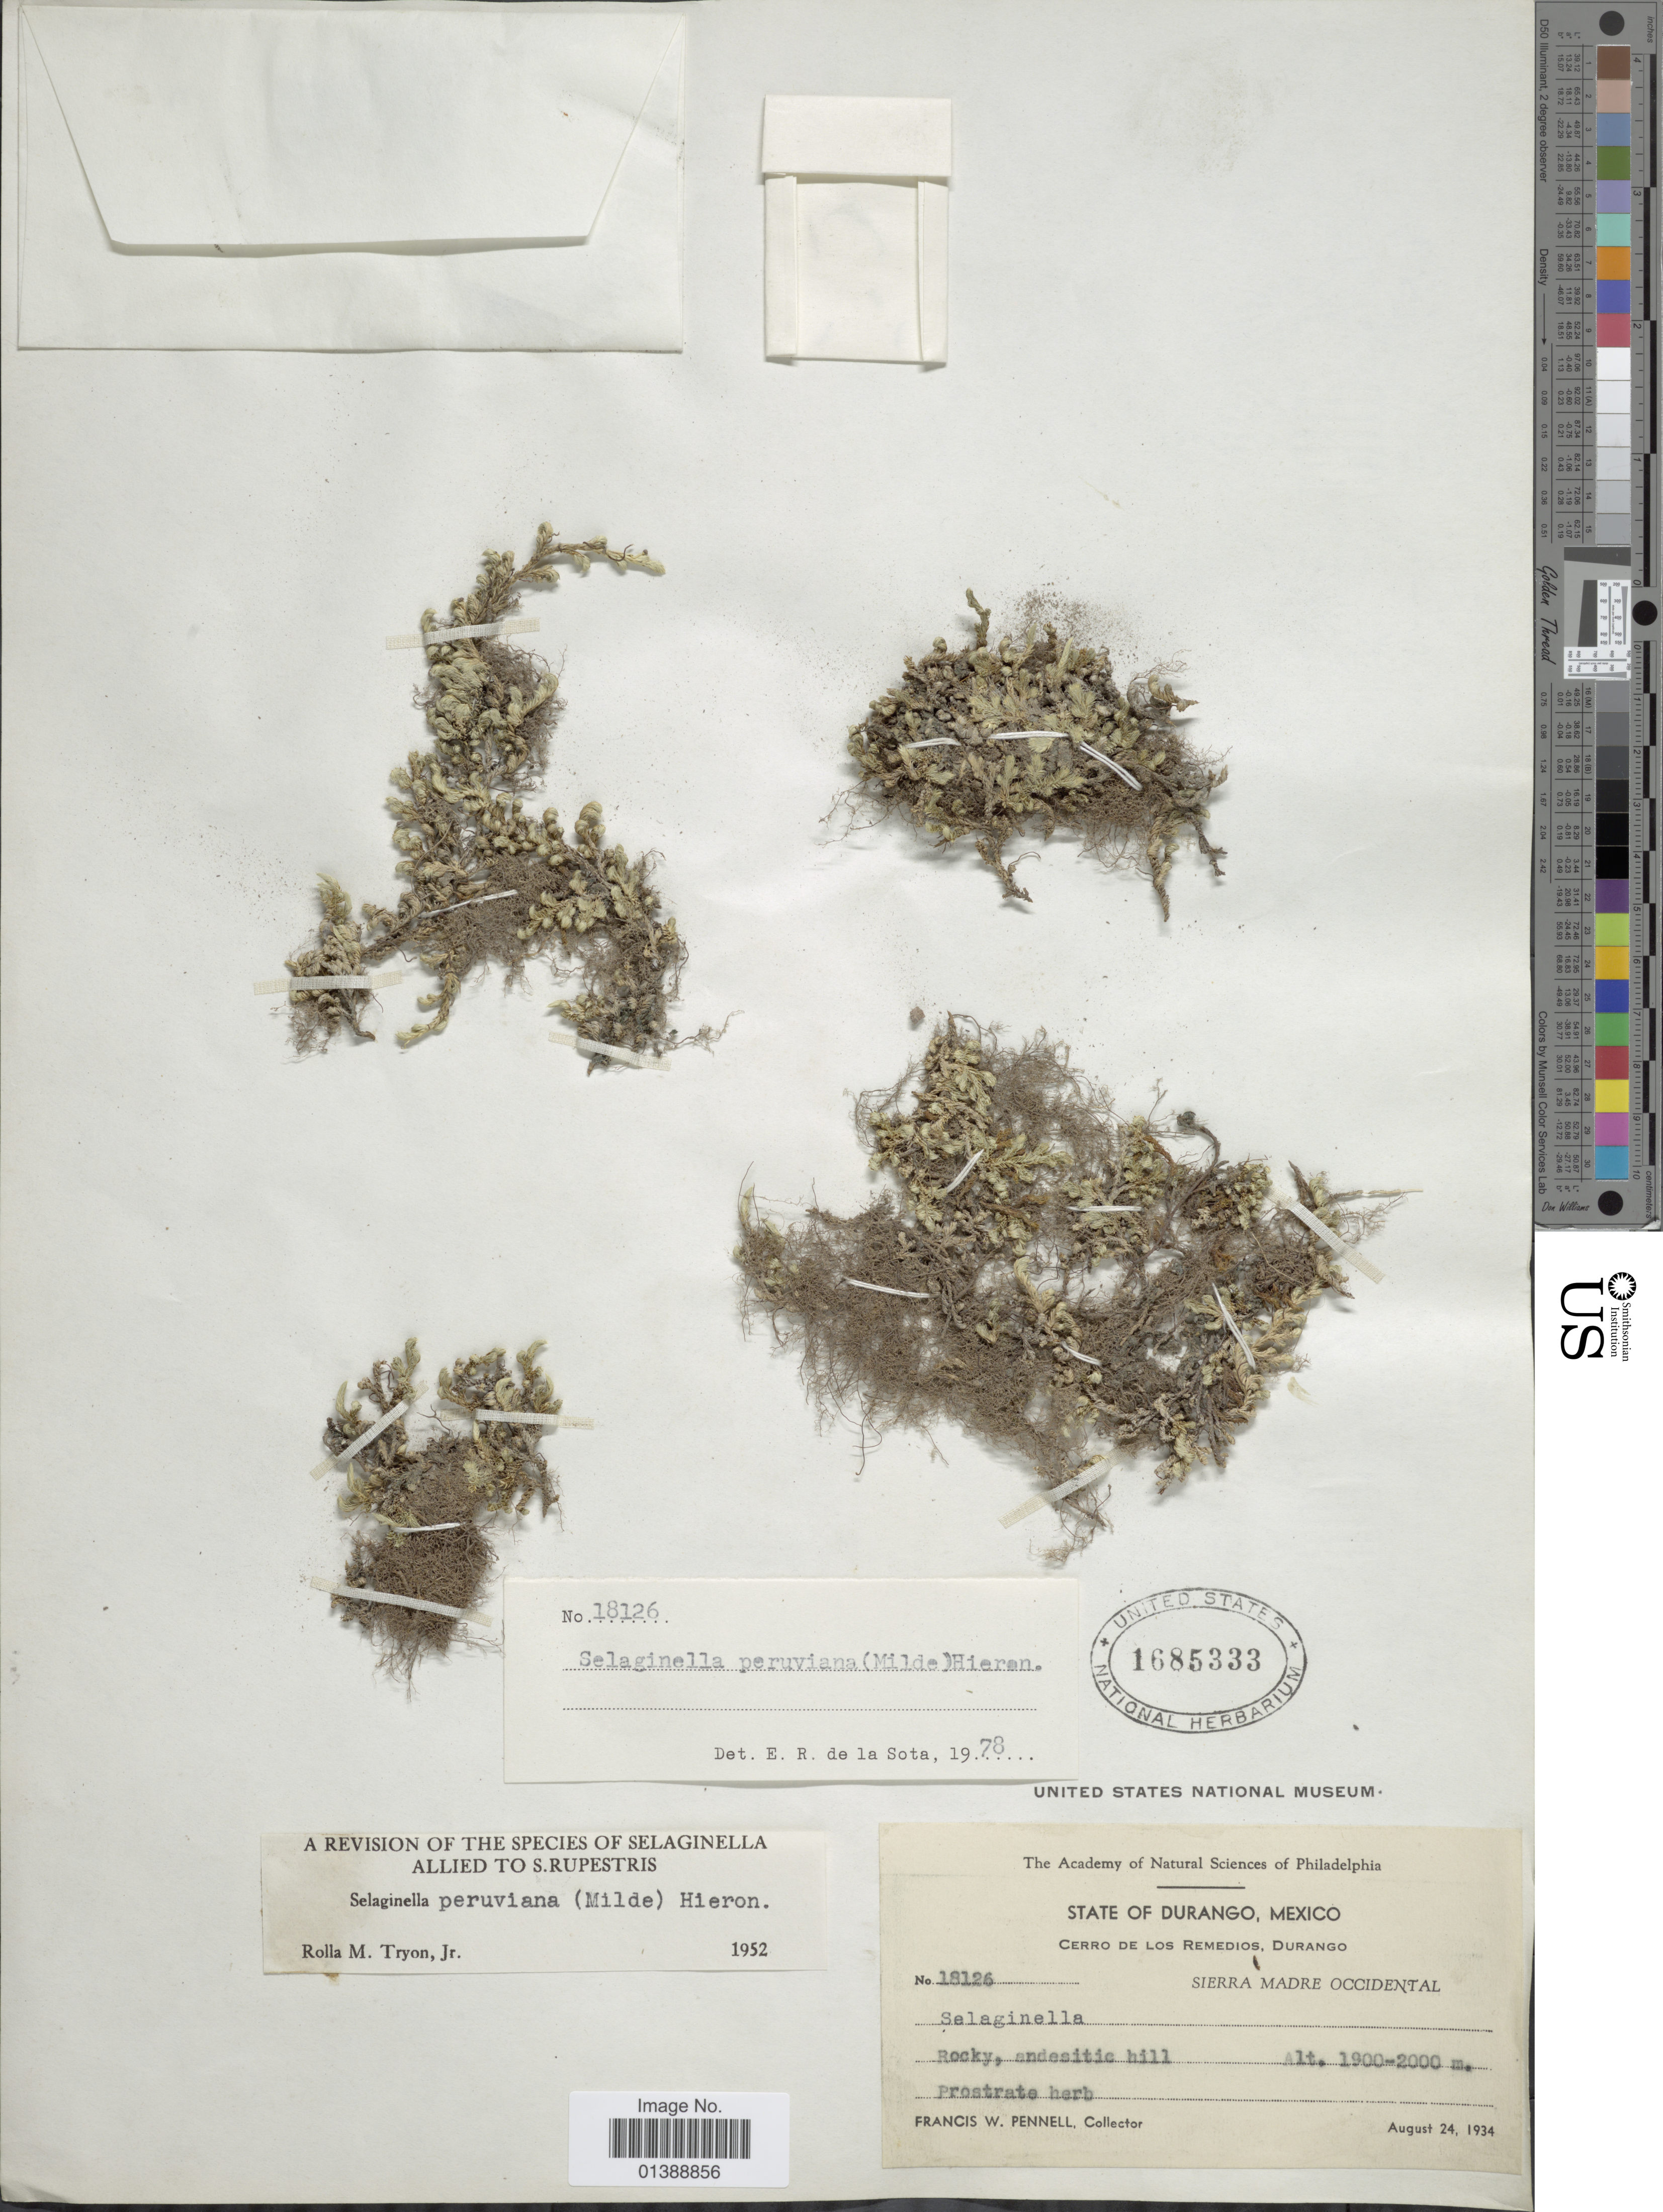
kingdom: Plantae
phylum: Tracheophyta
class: Lycopodiopsida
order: Selaginellales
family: Selaginellaceae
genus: Selaginella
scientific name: Selaginella peruviana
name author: (Milde) Hieron.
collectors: F. W. Pennell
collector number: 18126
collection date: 1934-08-24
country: Mexico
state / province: Durango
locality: Cerro de Los Remedios, Sierra Madre Occidental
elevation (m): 1900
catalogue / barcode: US 1685333